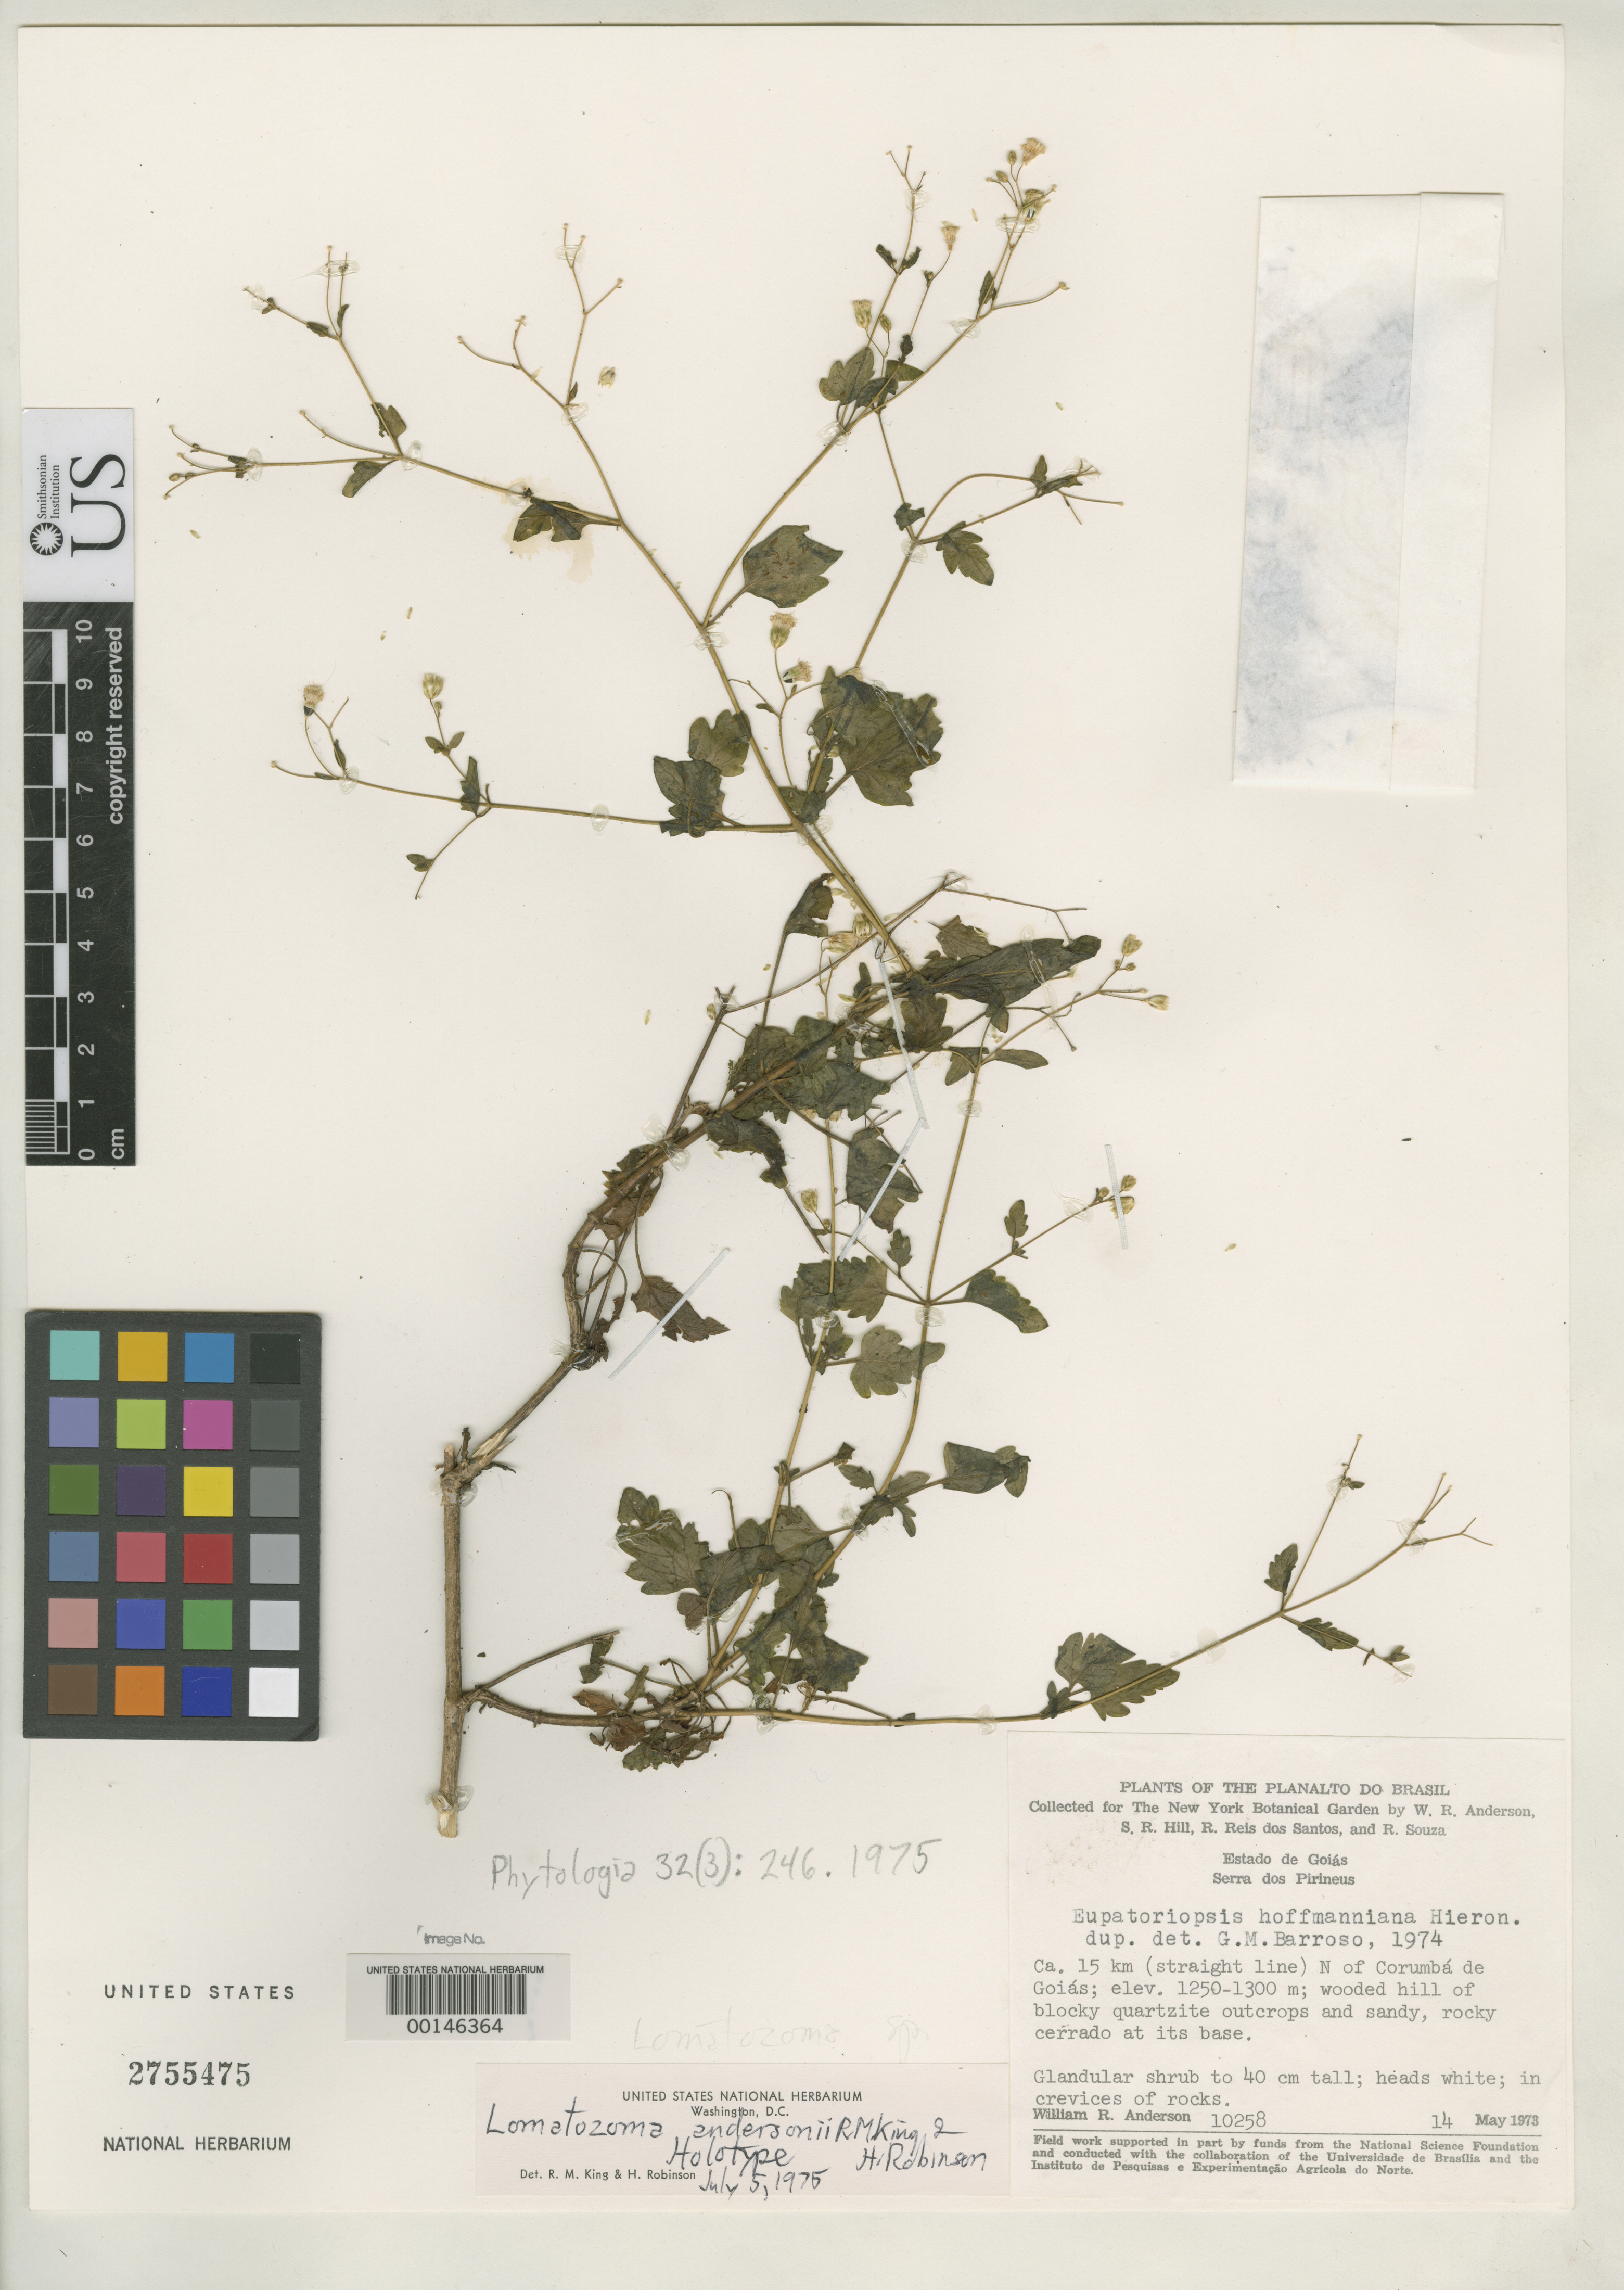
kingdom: Plantae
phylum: Tracheophyta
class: Magnoliopsida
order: Asterales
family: Asteraceae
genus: Lomatozona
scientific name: Lomatozona andersonii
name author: R.M. King & H. Rob.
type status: Holotype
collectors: W. R. Anderson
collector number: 10258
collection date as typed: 14 May 1973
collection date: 1973-05-14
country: Brazil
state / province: Goiás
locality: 15 km N of Corumba de Goias.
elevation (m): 1250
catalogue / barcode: US 2755475